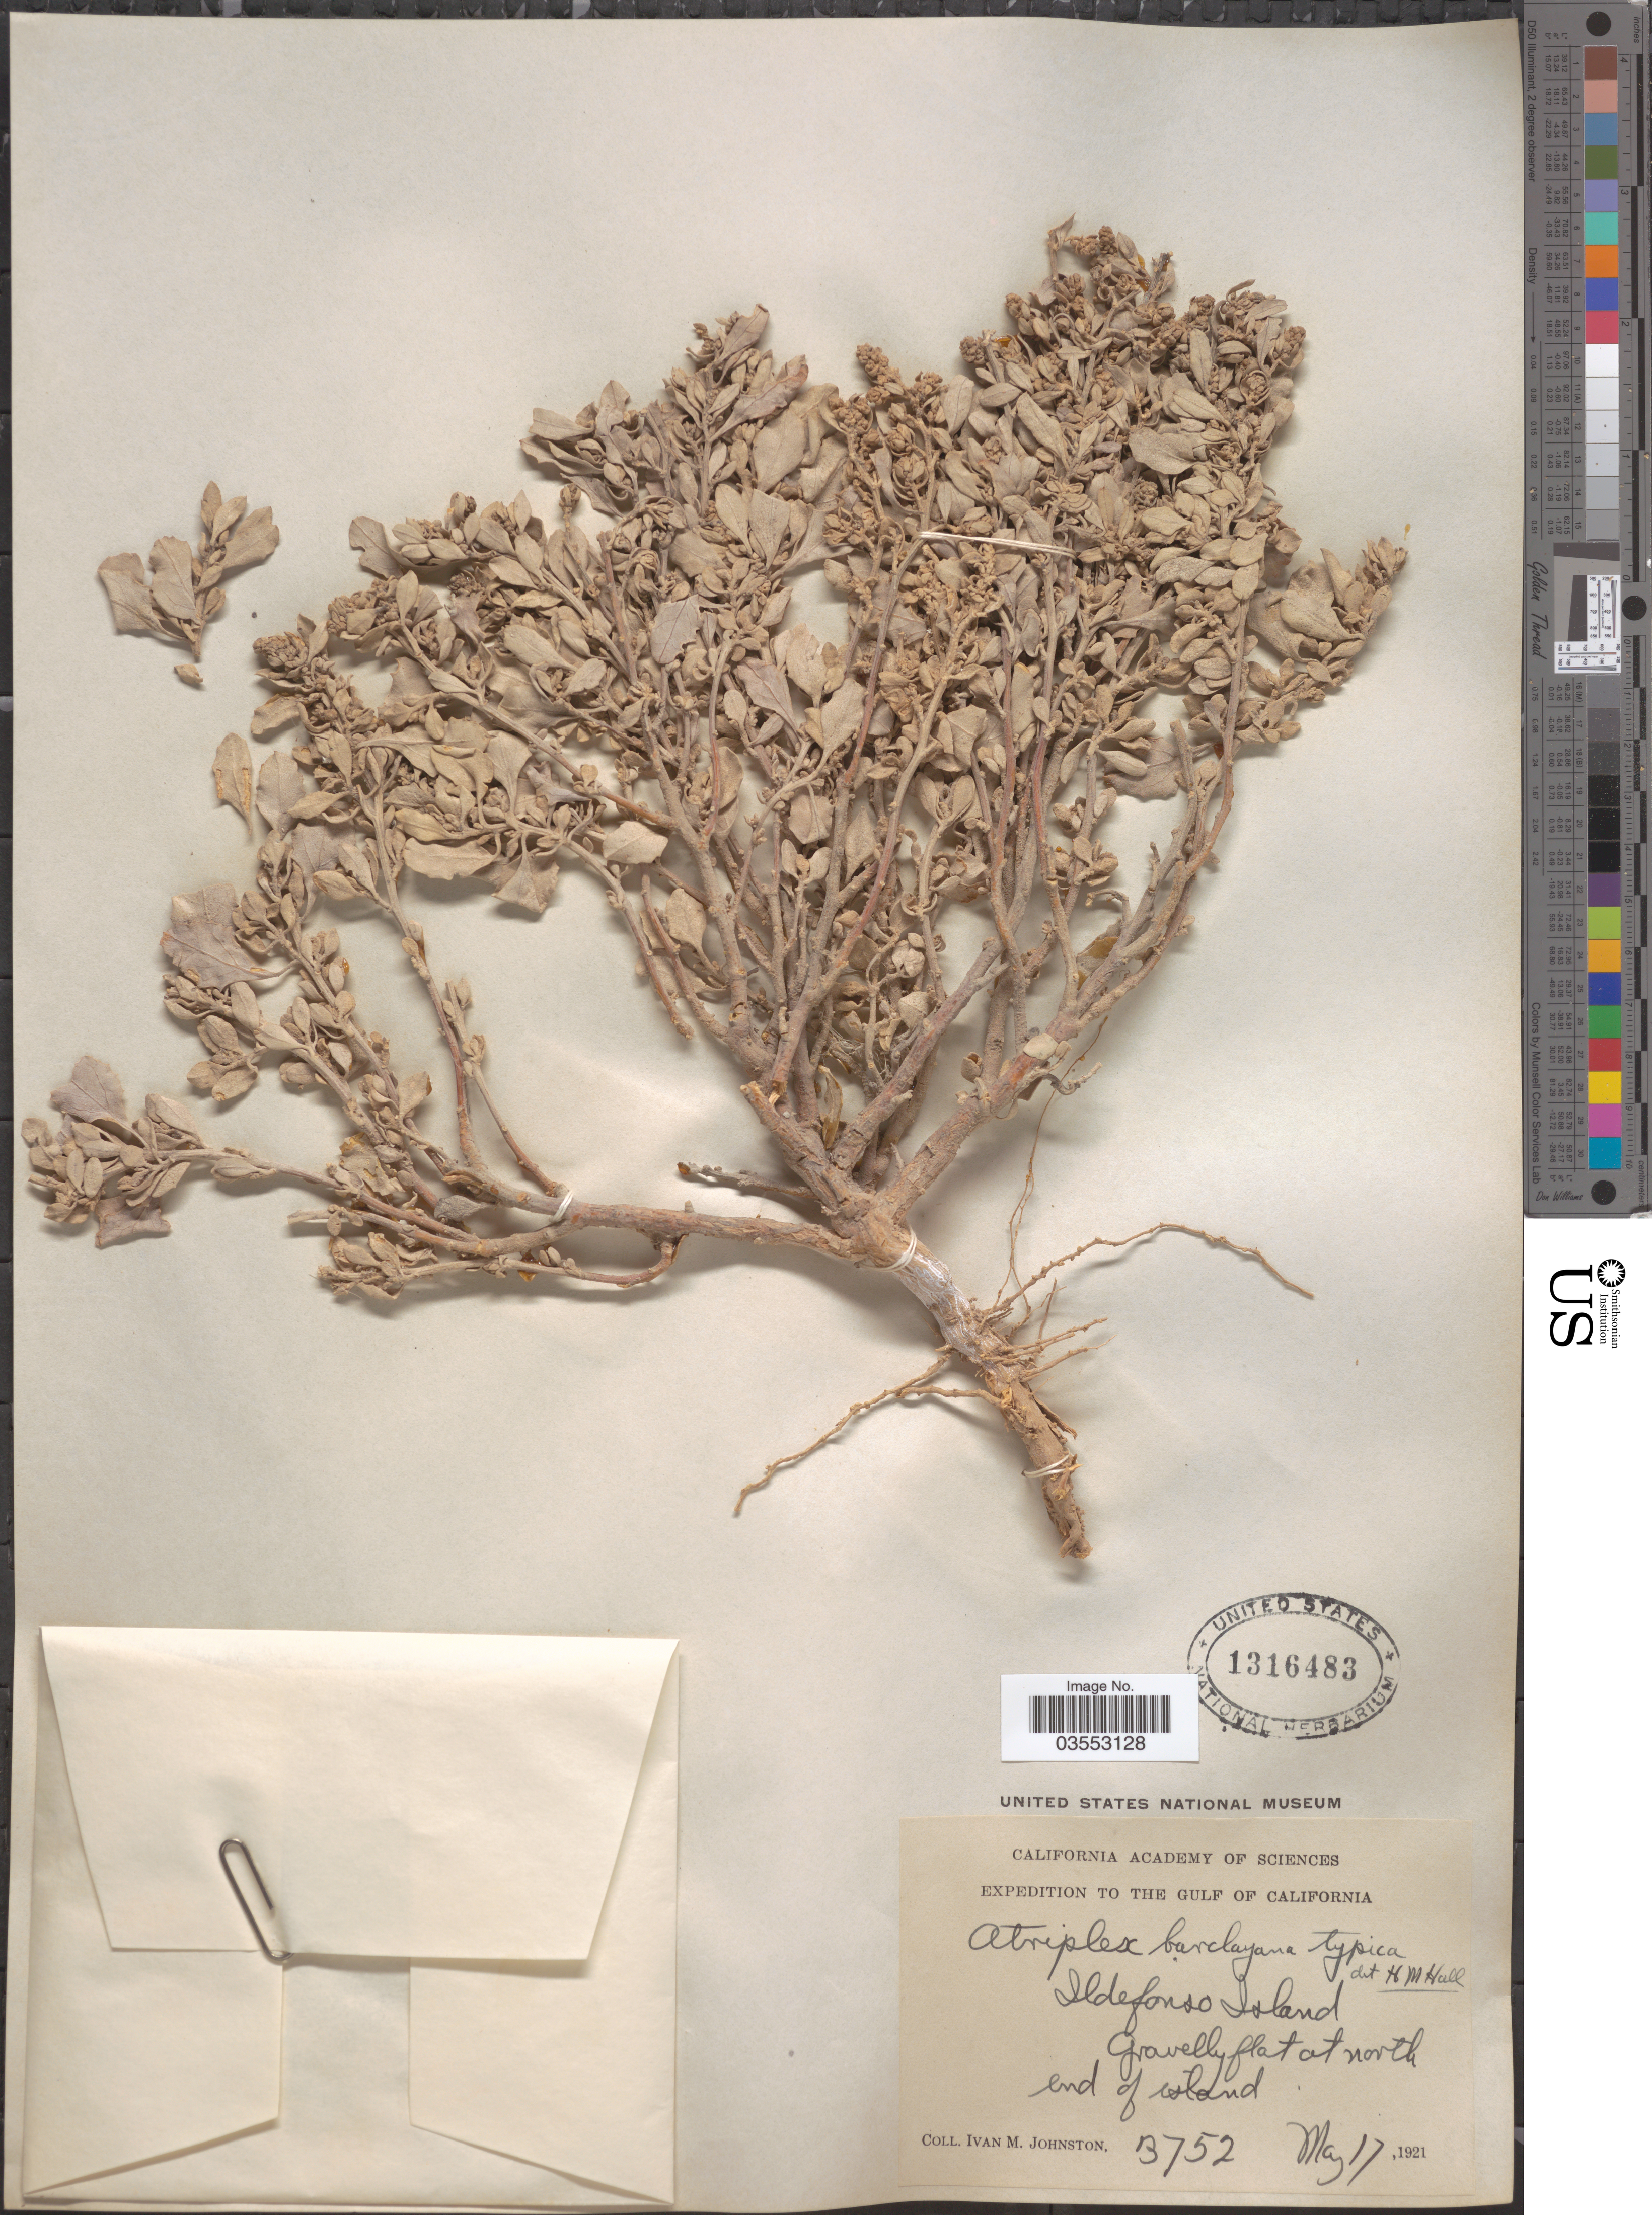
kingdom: Plantae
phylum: Tracheophyta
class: Magnoliopsida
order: Caryophyllales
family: Amaranthaceae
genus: Atriplex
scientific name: Atriplex barclayana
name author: (Benth.) D. Dietr.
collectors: I.M. Johnston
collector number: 3752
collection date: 1921-05-17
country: Mexico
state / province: Baja California Sur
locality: The Gulf of California. Ildefonso Island. Gravelly flat at north end of island.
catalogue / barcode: US 1316483